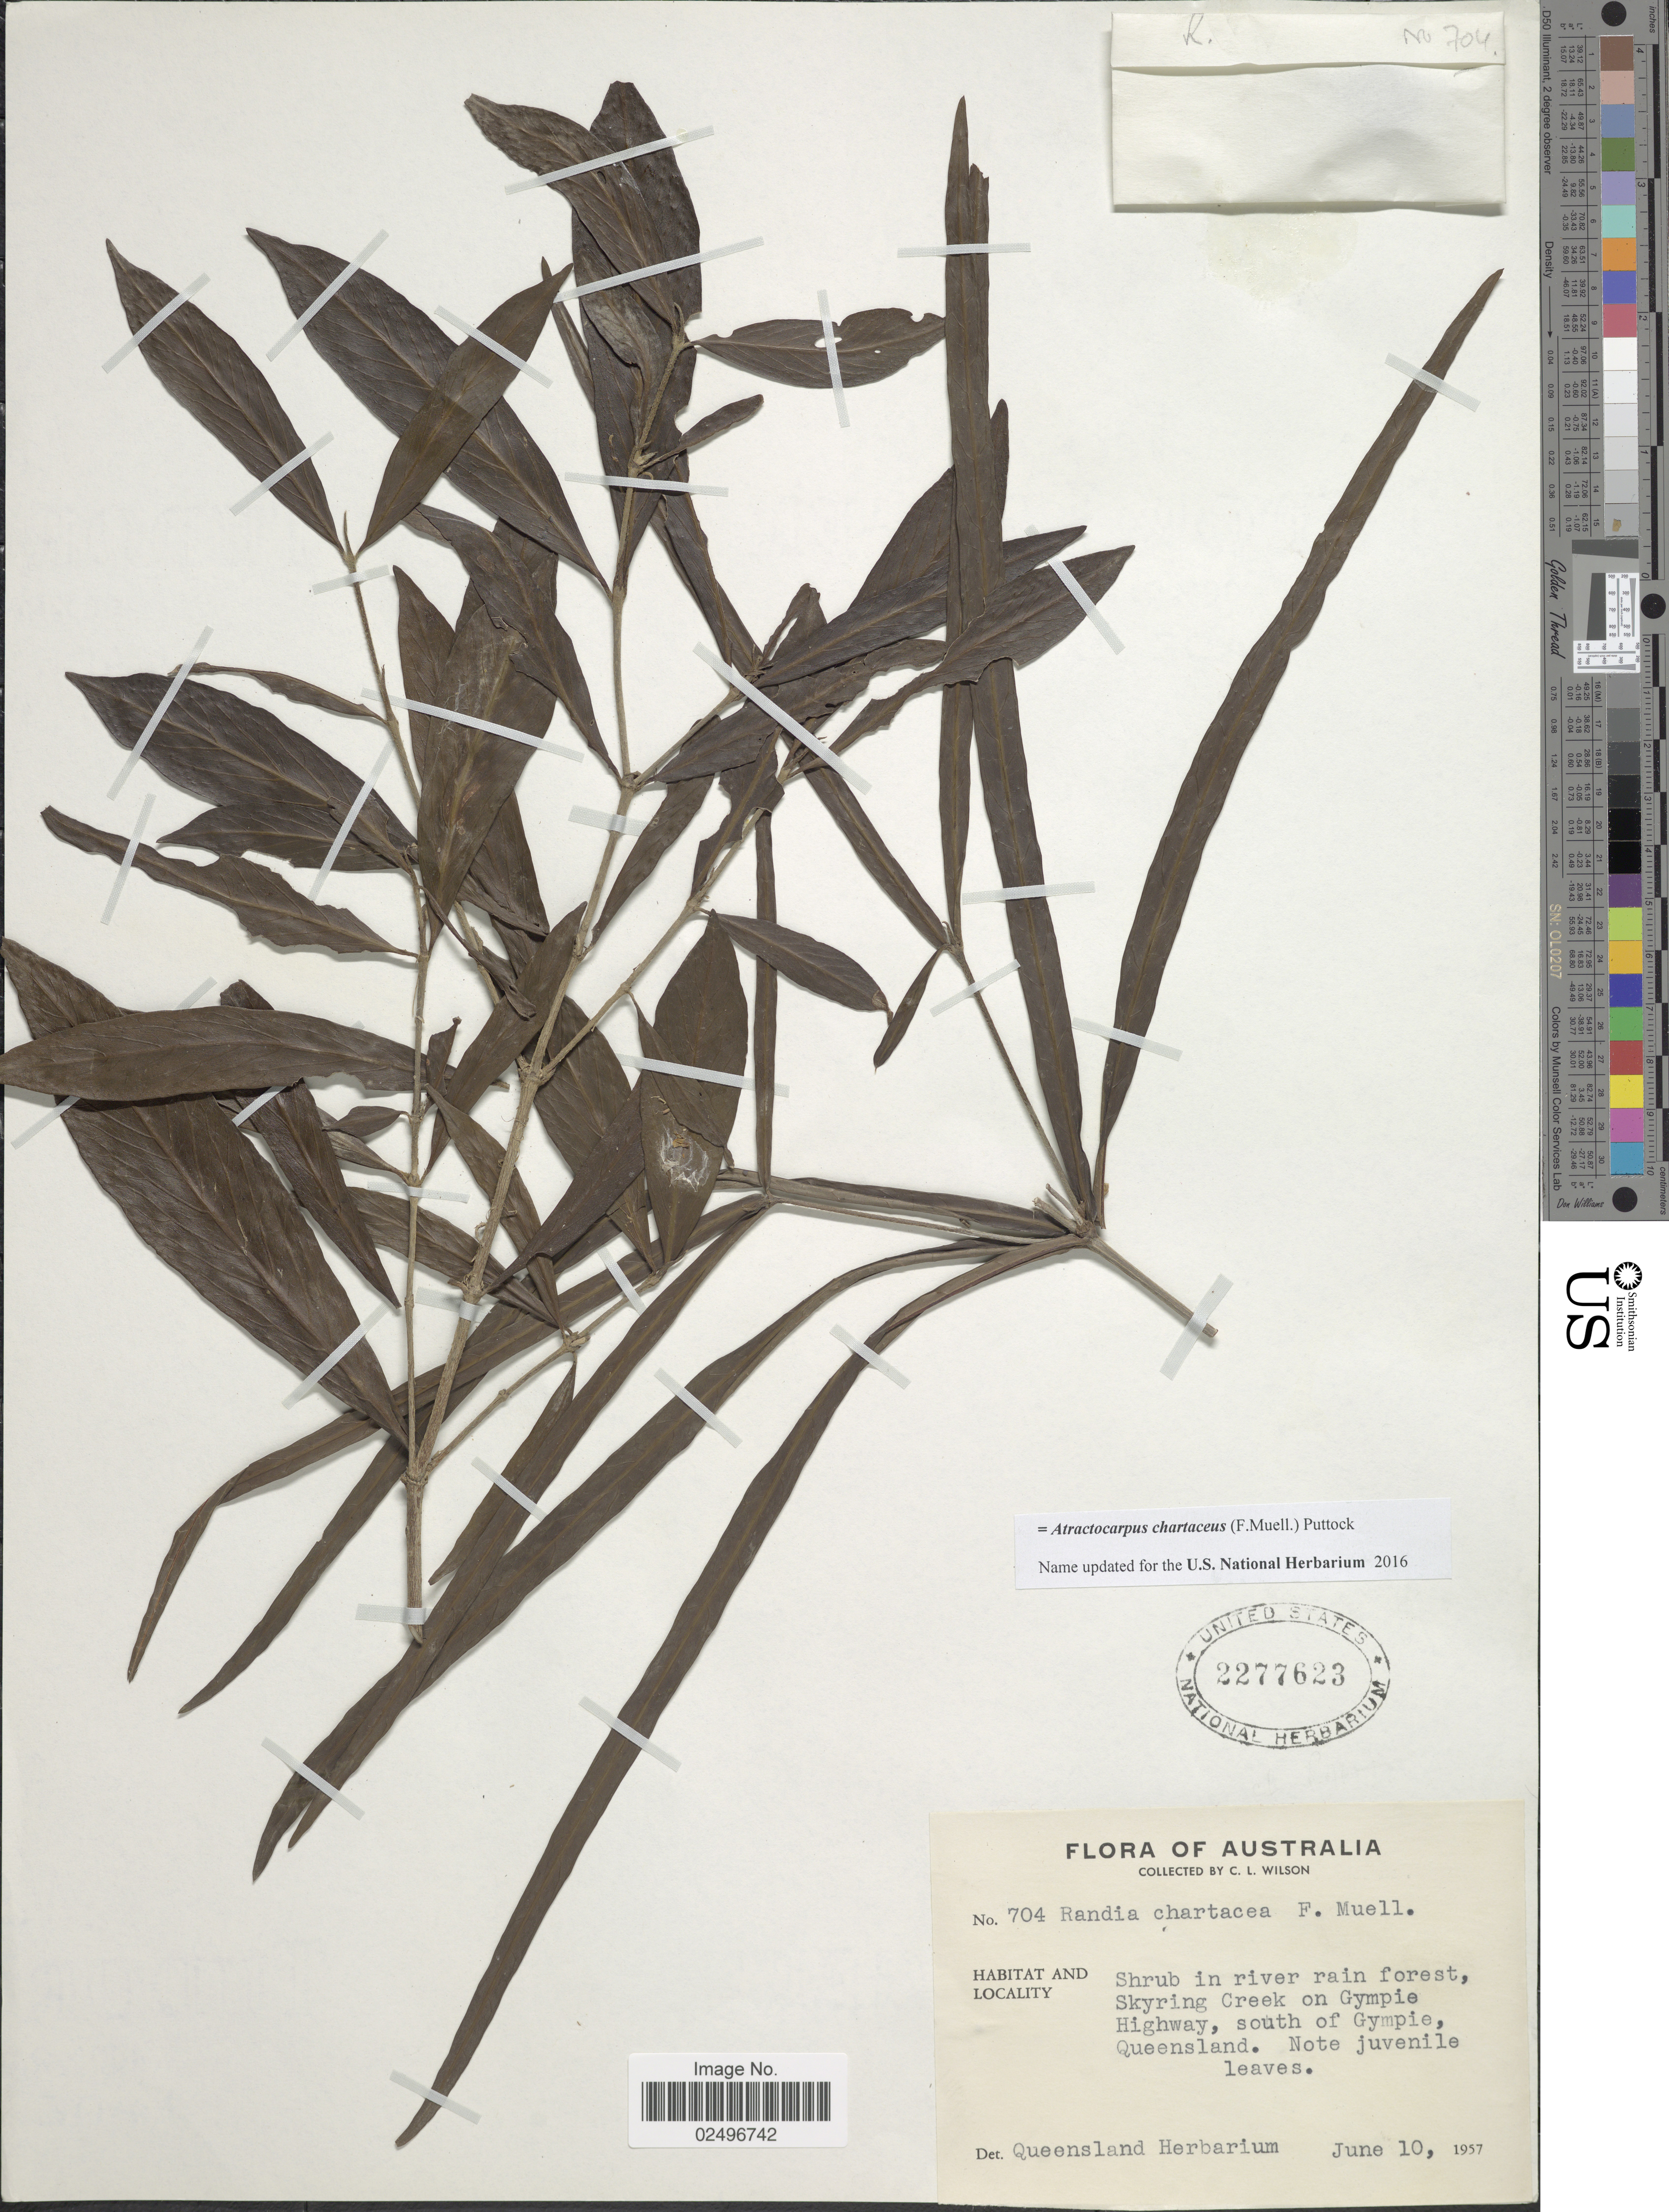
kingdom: Plantae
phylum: Tracheophyta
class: Magnoliopsida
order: Gentianales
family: Rubiaceae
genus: Atractocarpus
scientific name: Atractocarpus chartaceus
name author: (F. Muell.) Puttock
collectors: C. L. Wilson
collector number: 704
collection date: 1957-06-10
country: Australia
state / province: Queensland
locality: Skyring Creek on Gympie Highway, south of Gympie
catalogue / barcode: US 2277623